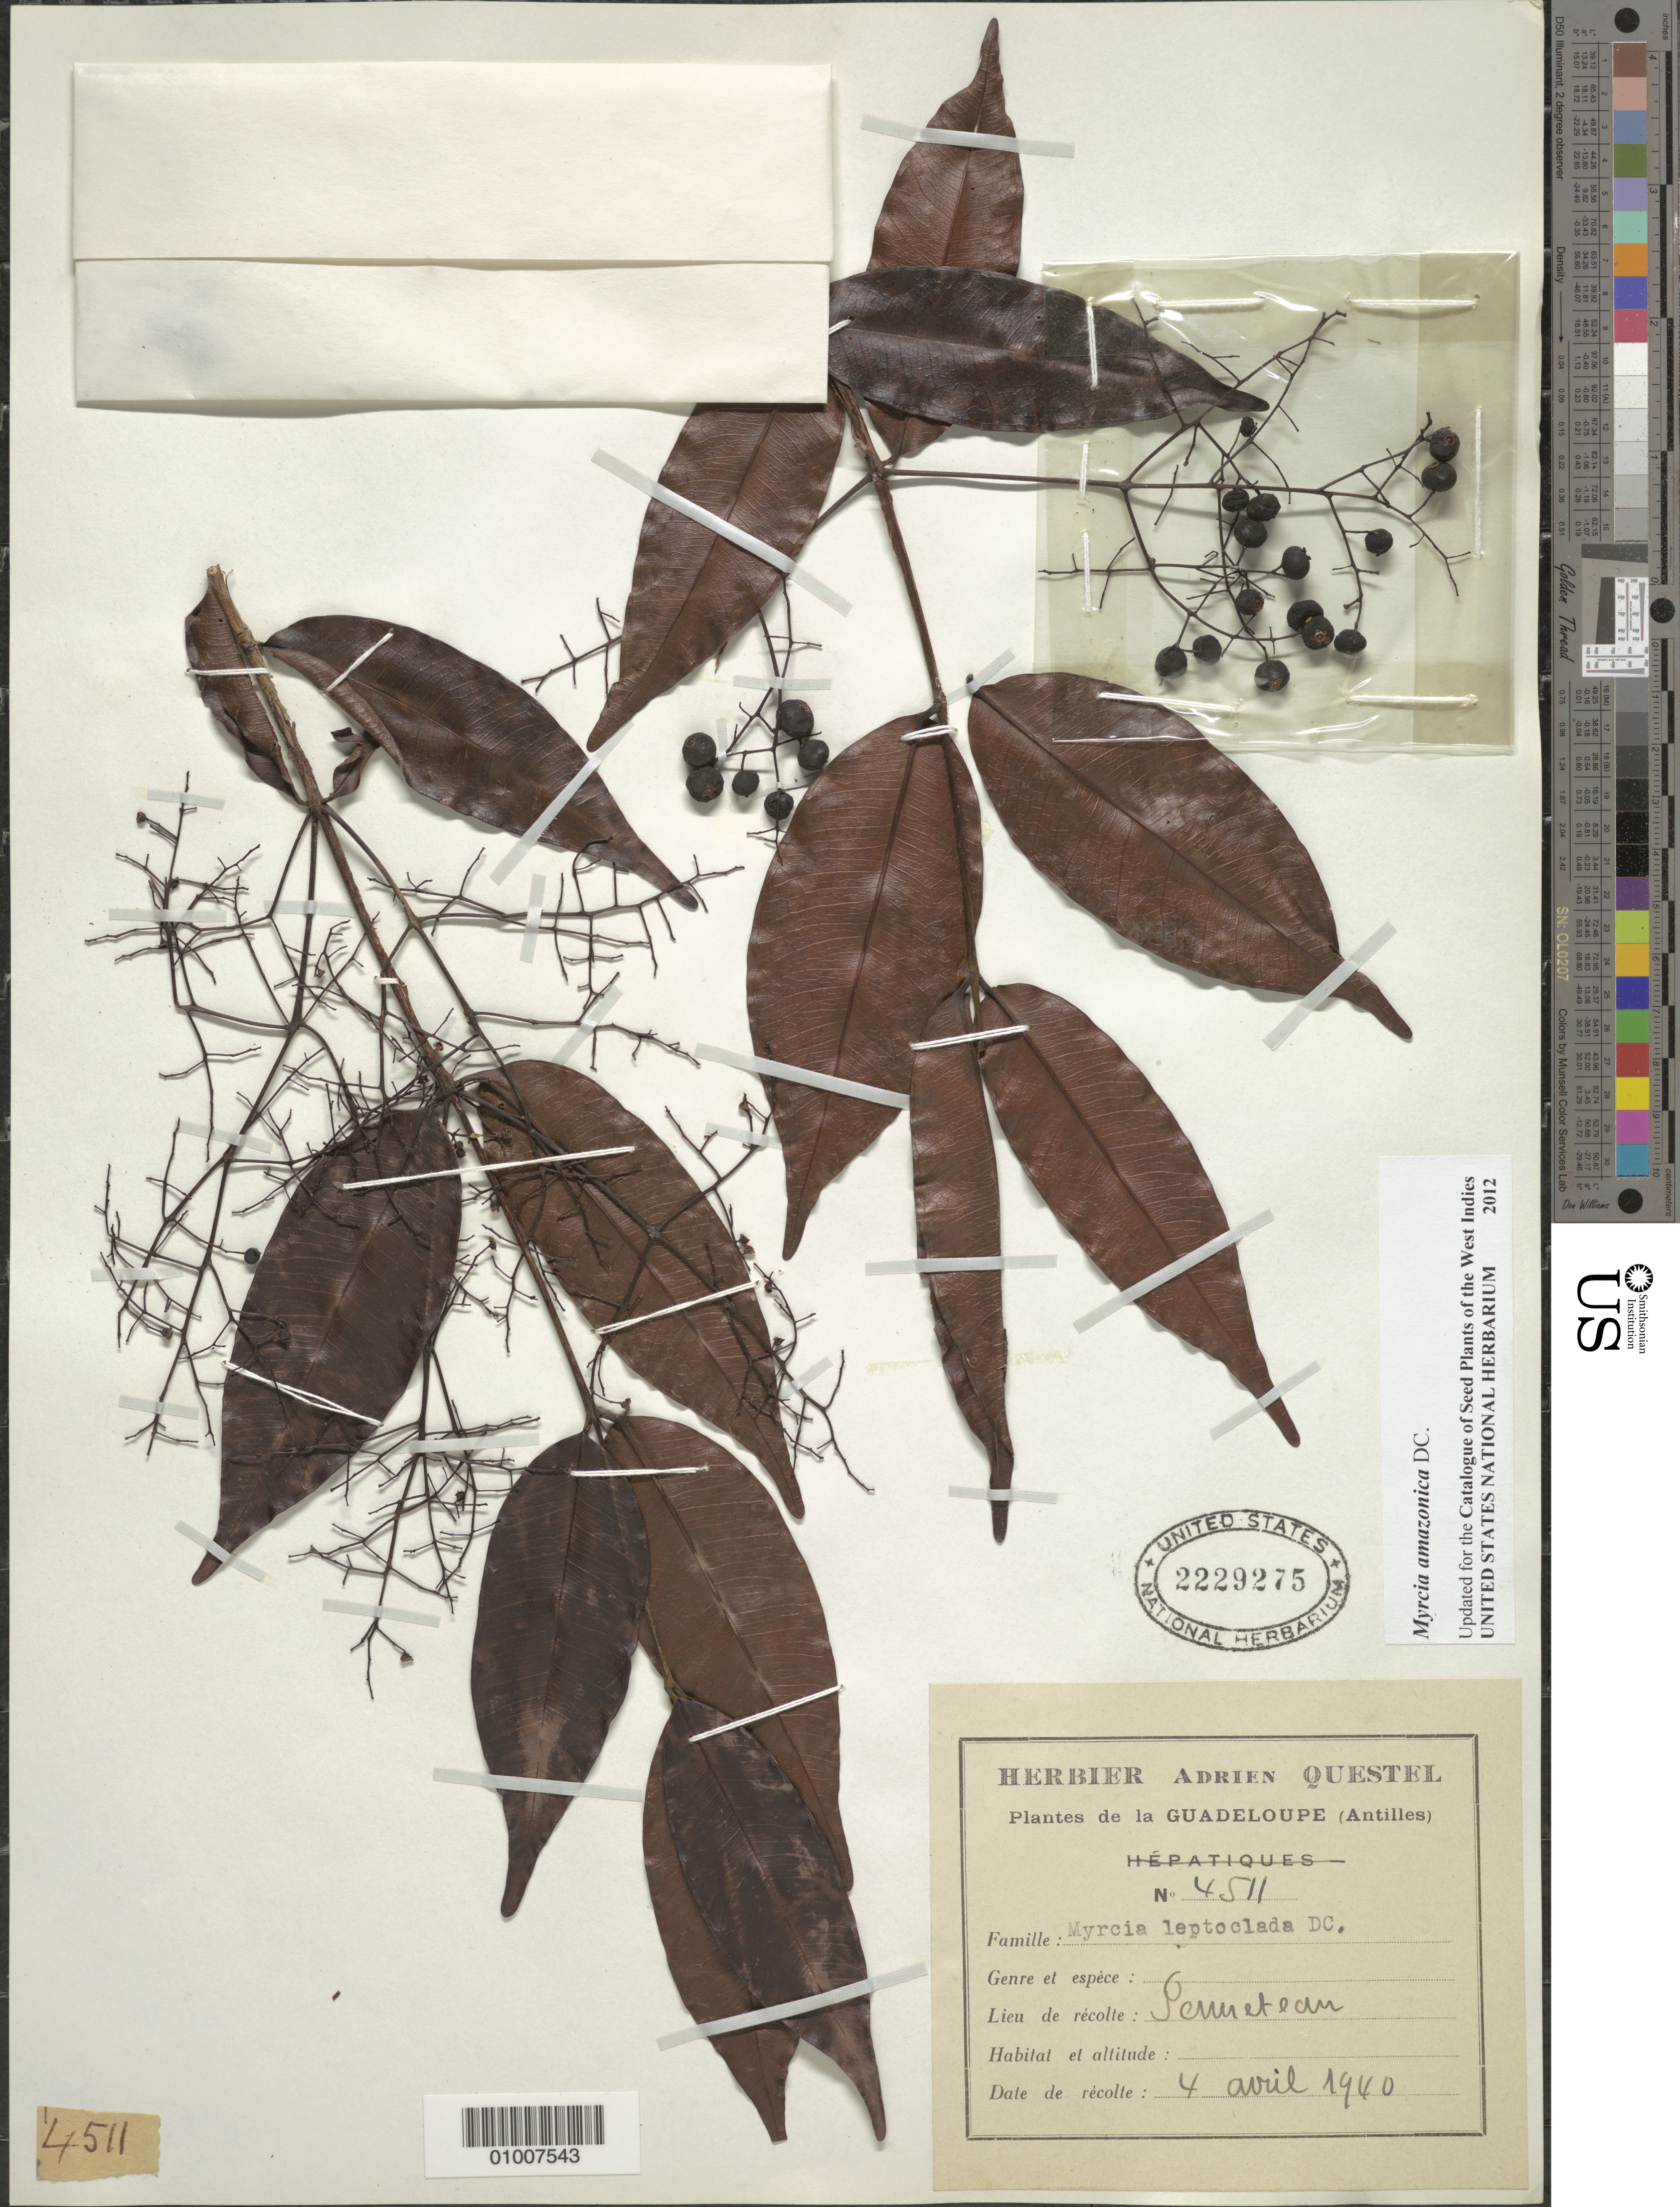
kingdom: Plantae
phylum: Tracheophyta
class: Magnoliopsida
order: Myrtales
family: Myrtaceae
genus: Myrcia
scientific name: Myrcia amazonica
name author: DC.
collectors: A. Questel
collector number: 4511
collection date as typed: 04 Apr 1940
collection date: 1940-04-04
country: Guadeloupe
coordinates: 0 N, 0 E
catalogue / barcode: US 2229275